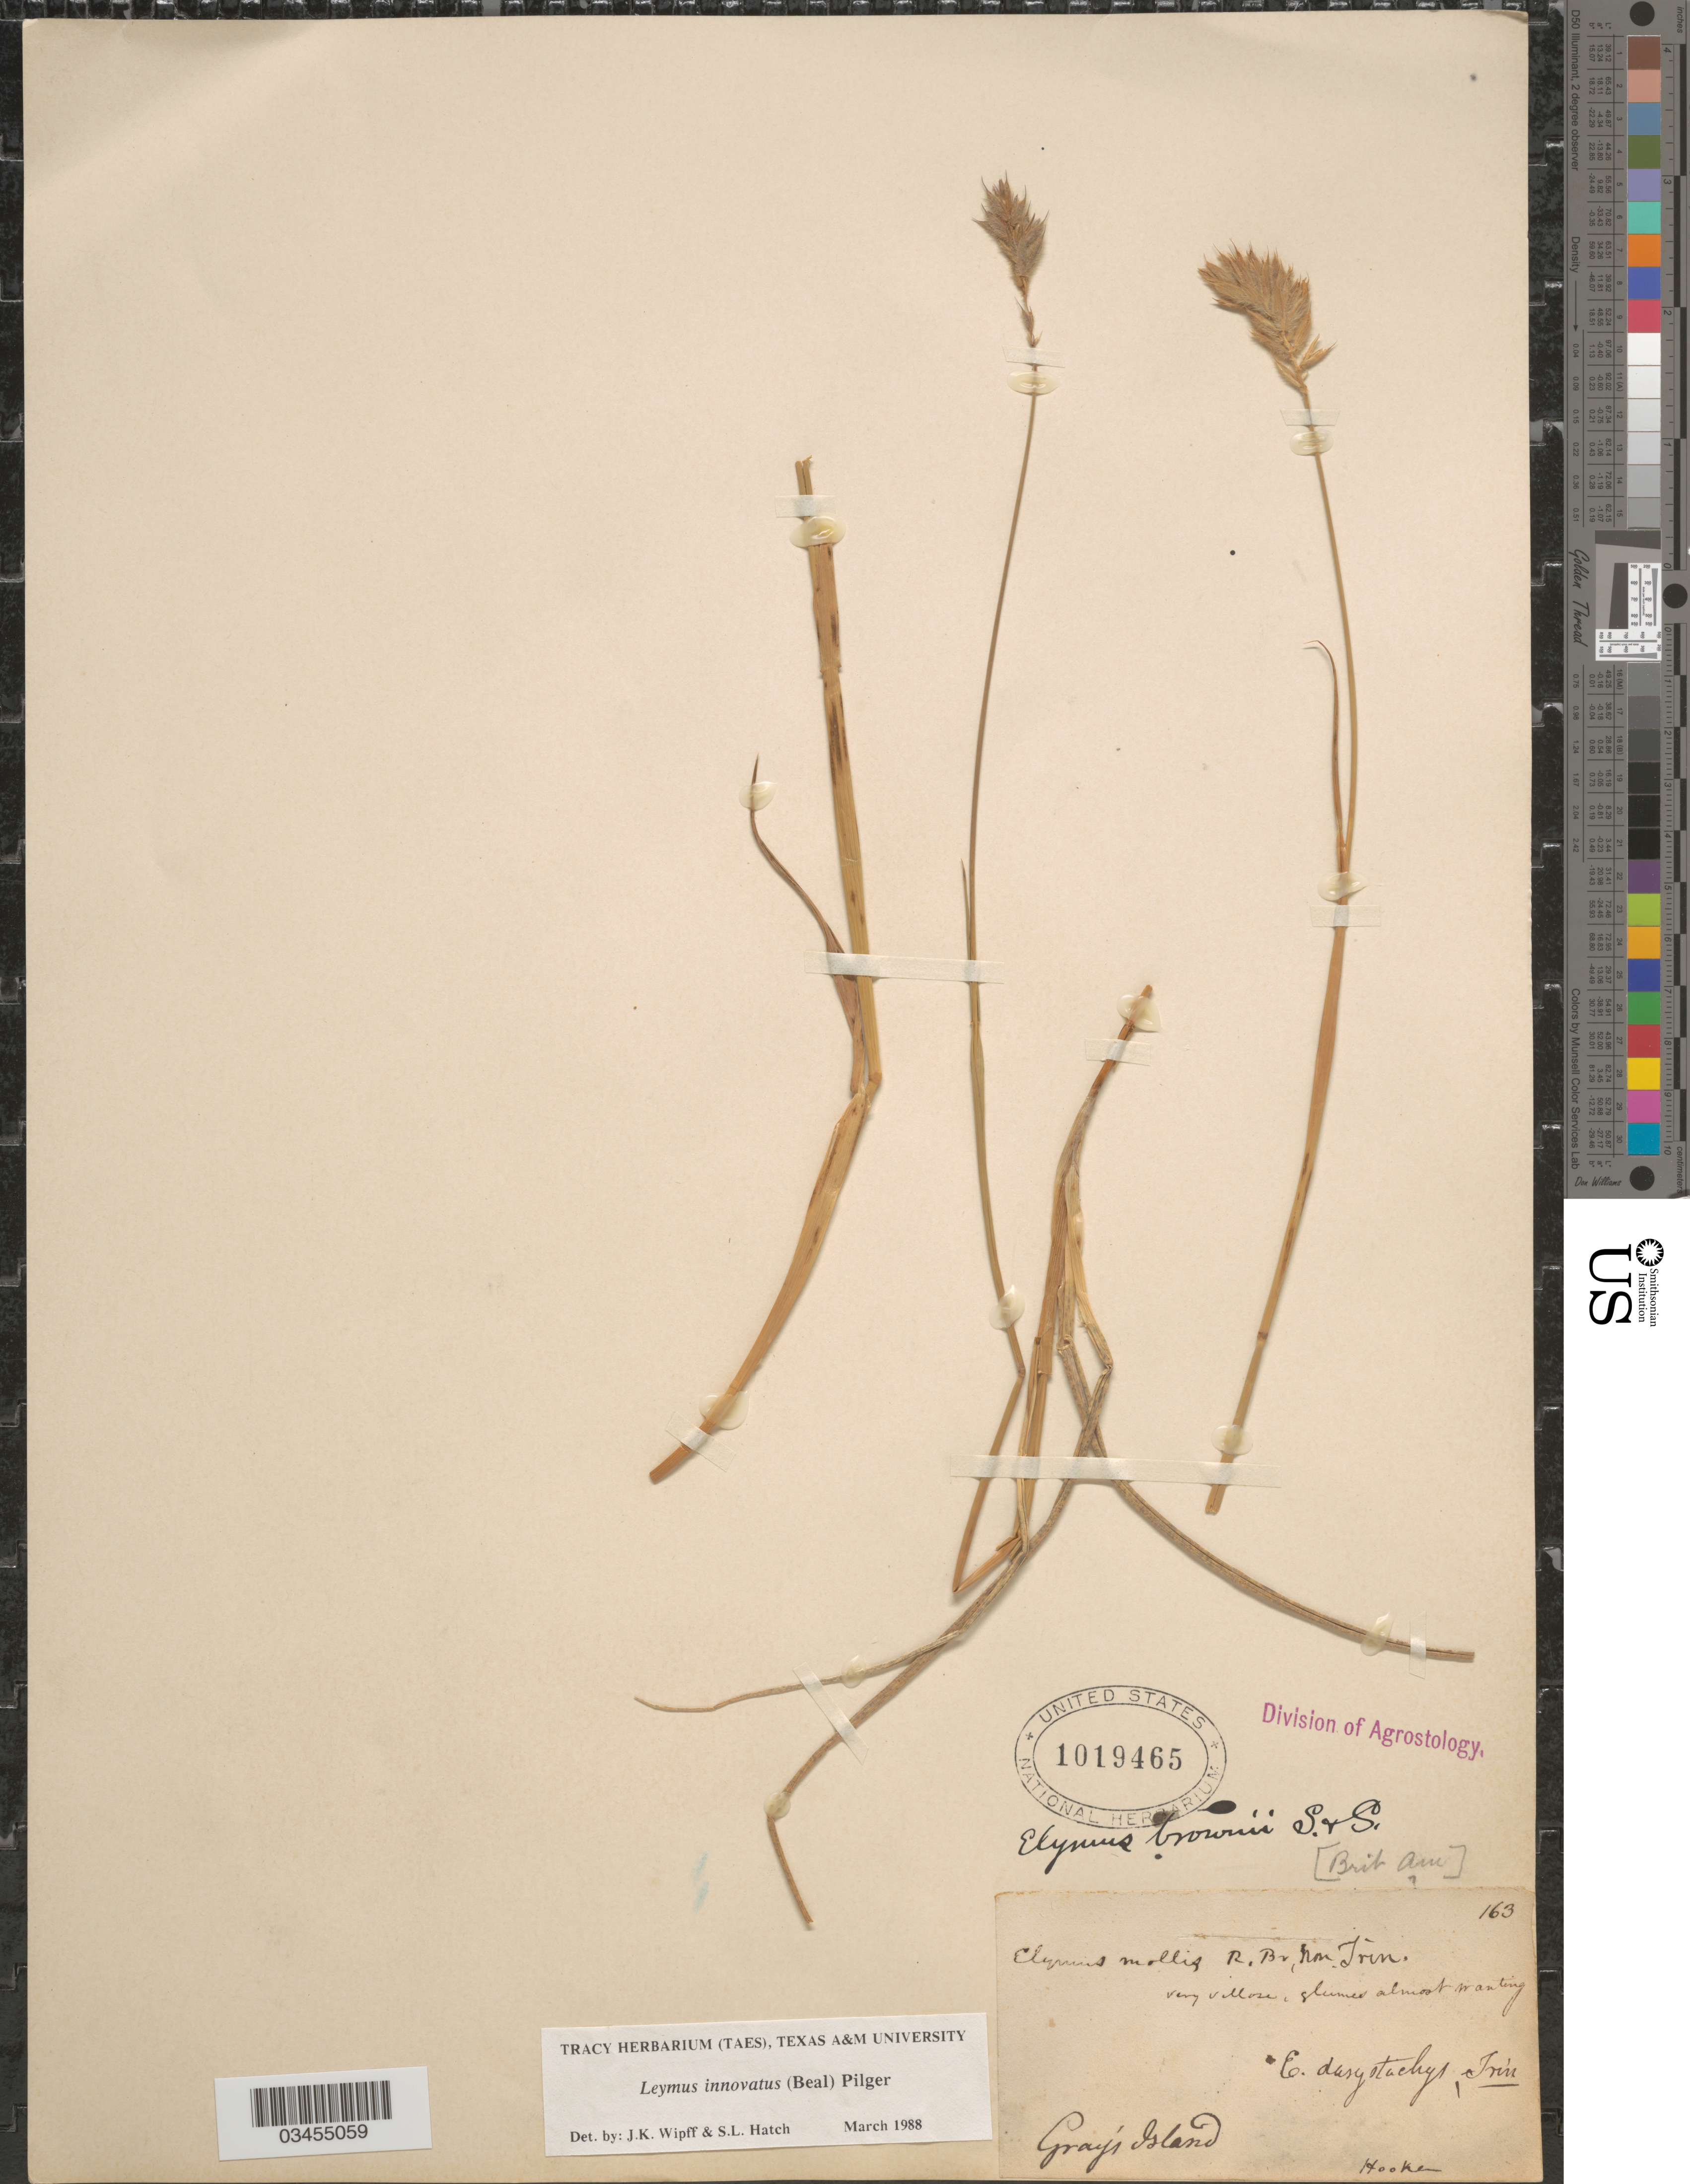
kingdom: Plantae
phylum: Tracheophyta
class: Liliopsida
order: Poales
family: Poaceae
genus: Leymus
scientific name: Leymus innovatus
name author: (W.J. Beal) Pilg.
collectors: -. Hooker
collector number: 163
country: Canada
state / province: New Brunswick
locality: Brit. Am. Gray's Island.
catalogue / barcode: US 1019465